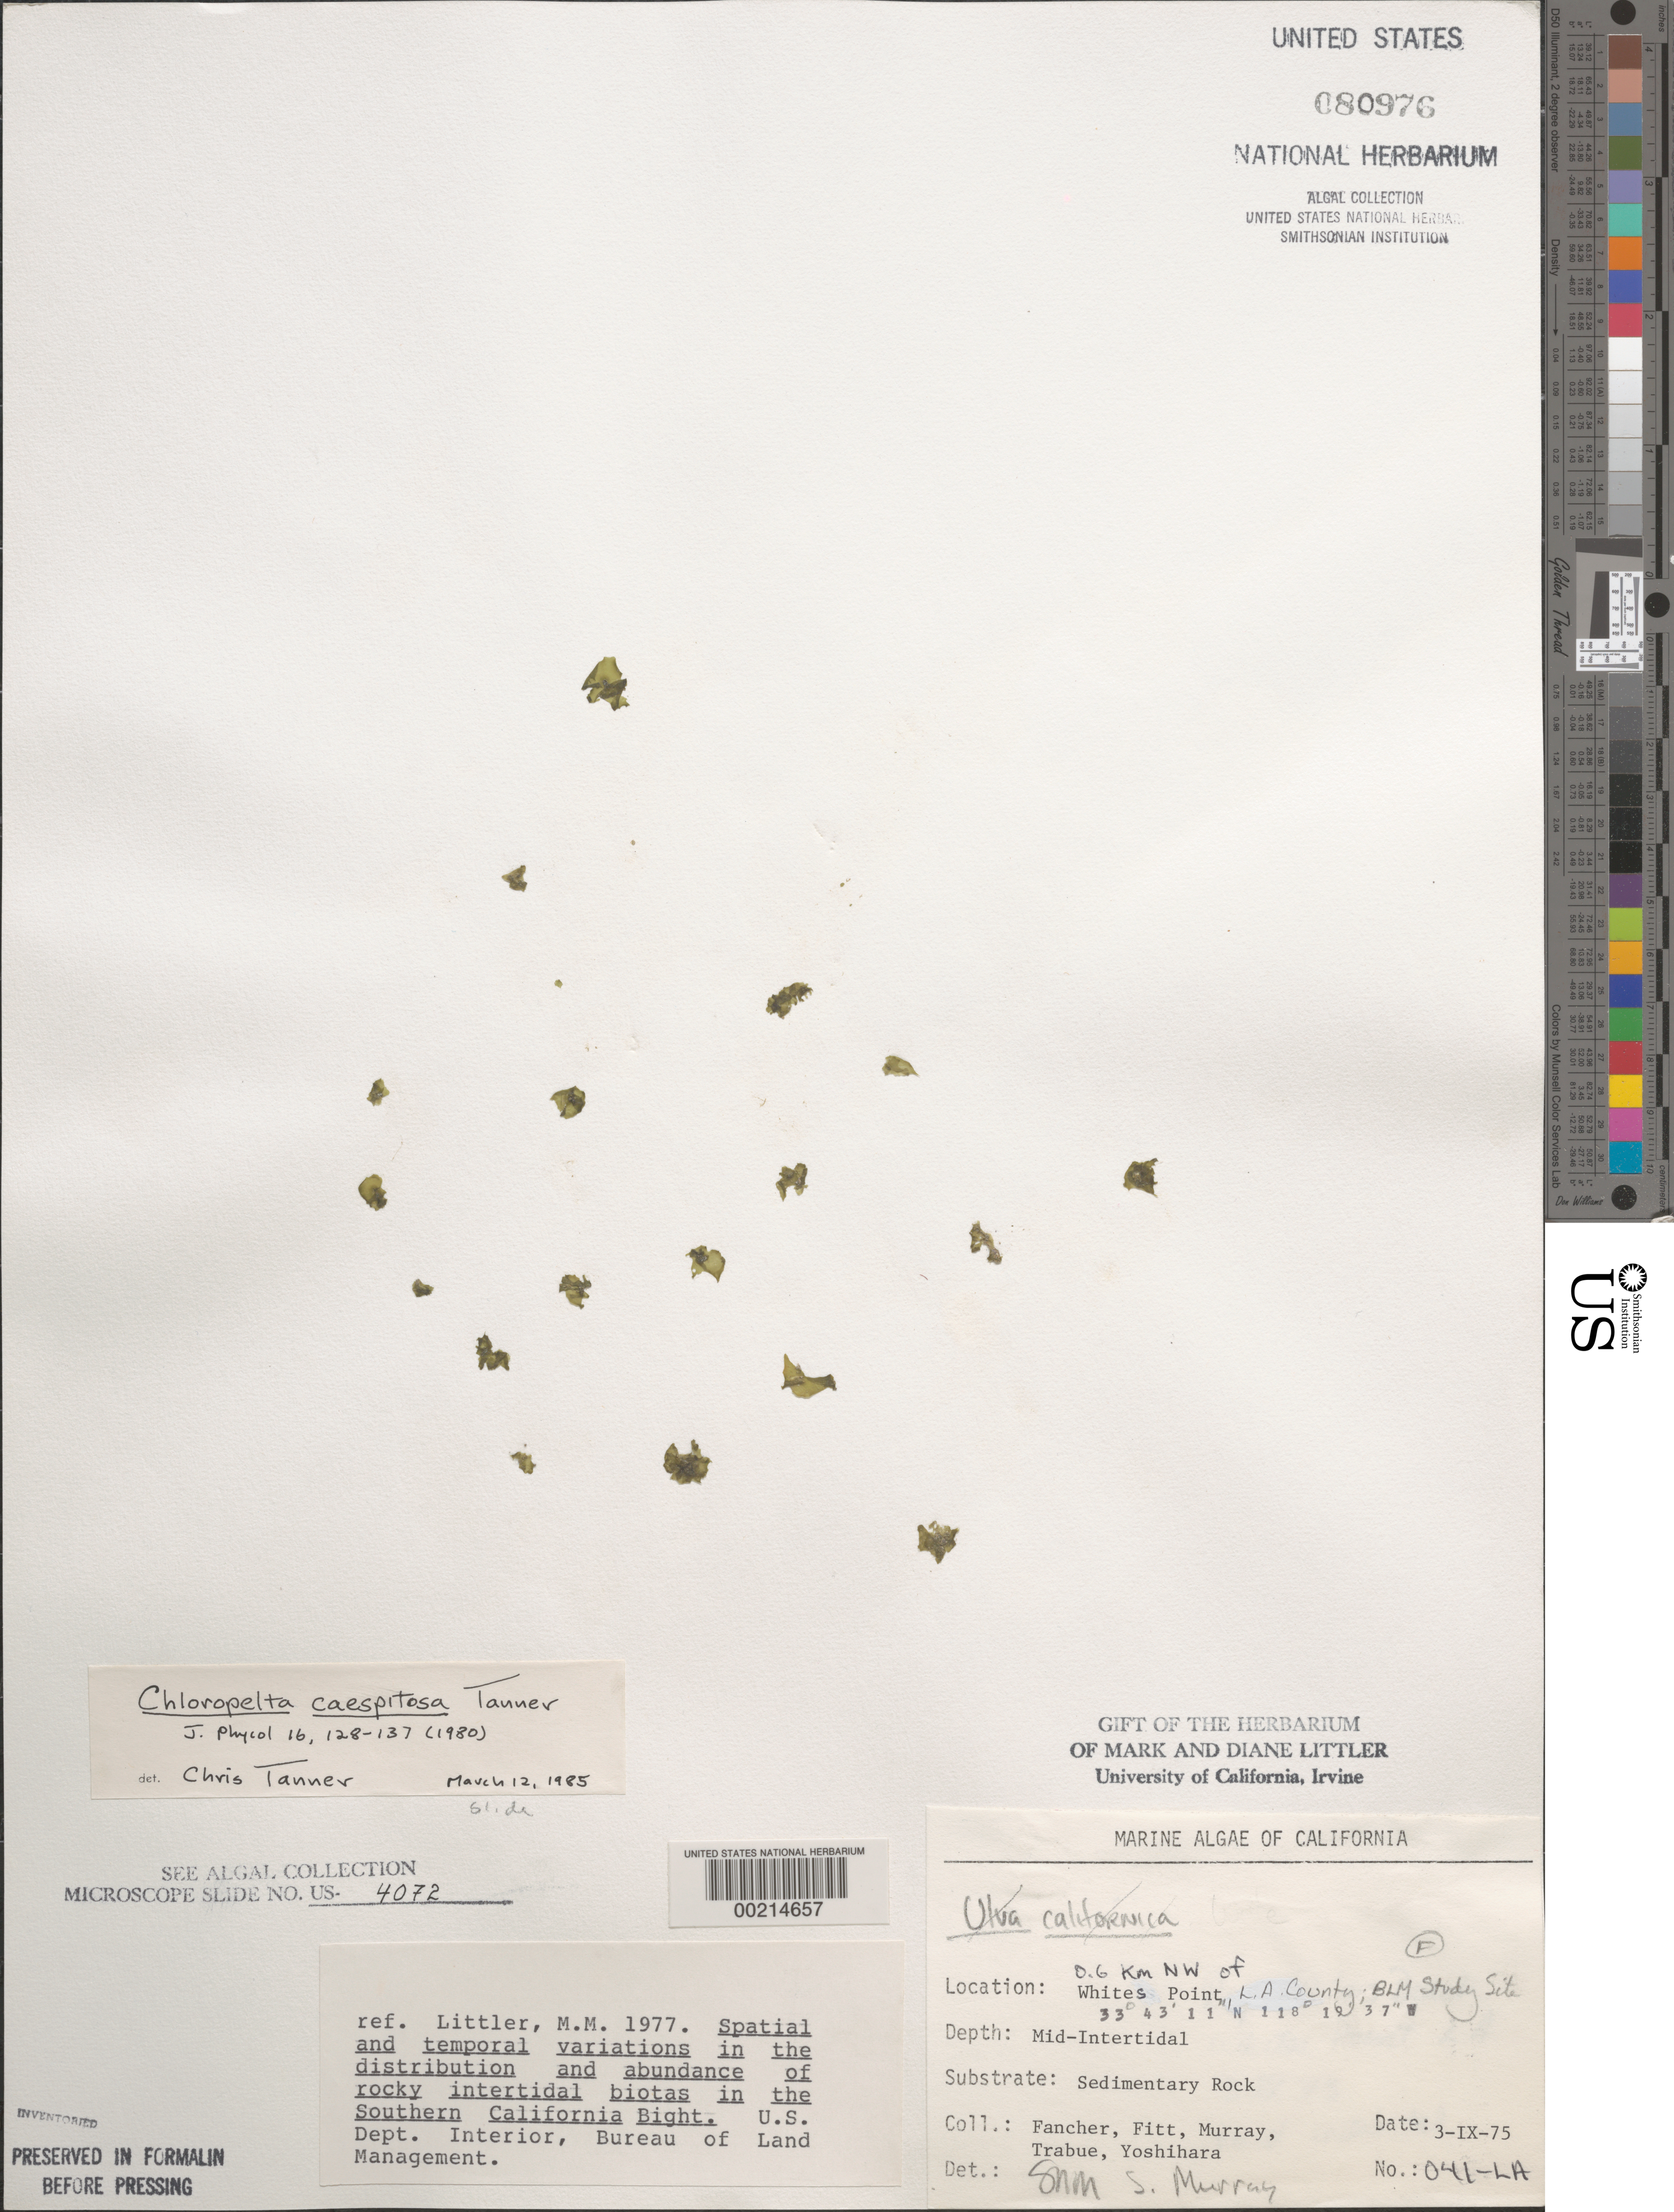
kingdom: Plantae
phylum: Chlorophyta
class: Ulvophyceae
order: Ulvales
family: Ulvaceae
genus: Ulva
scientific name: Ulva tanneri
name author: H.S. Hayden & Waaland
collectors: J. Fancher, W. Fitt, S. N. Murray, P. J. Trabue & K. Yoshihara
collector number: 041-la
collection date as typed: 03 Sep 1975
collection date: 1975-09-03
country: United States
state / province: California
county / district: Los Angeles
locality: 0.6 km northwest of Whites Point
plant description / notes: BLM-SOCALBIGHT Rocky Intertidal Survey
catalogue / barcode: US 80976